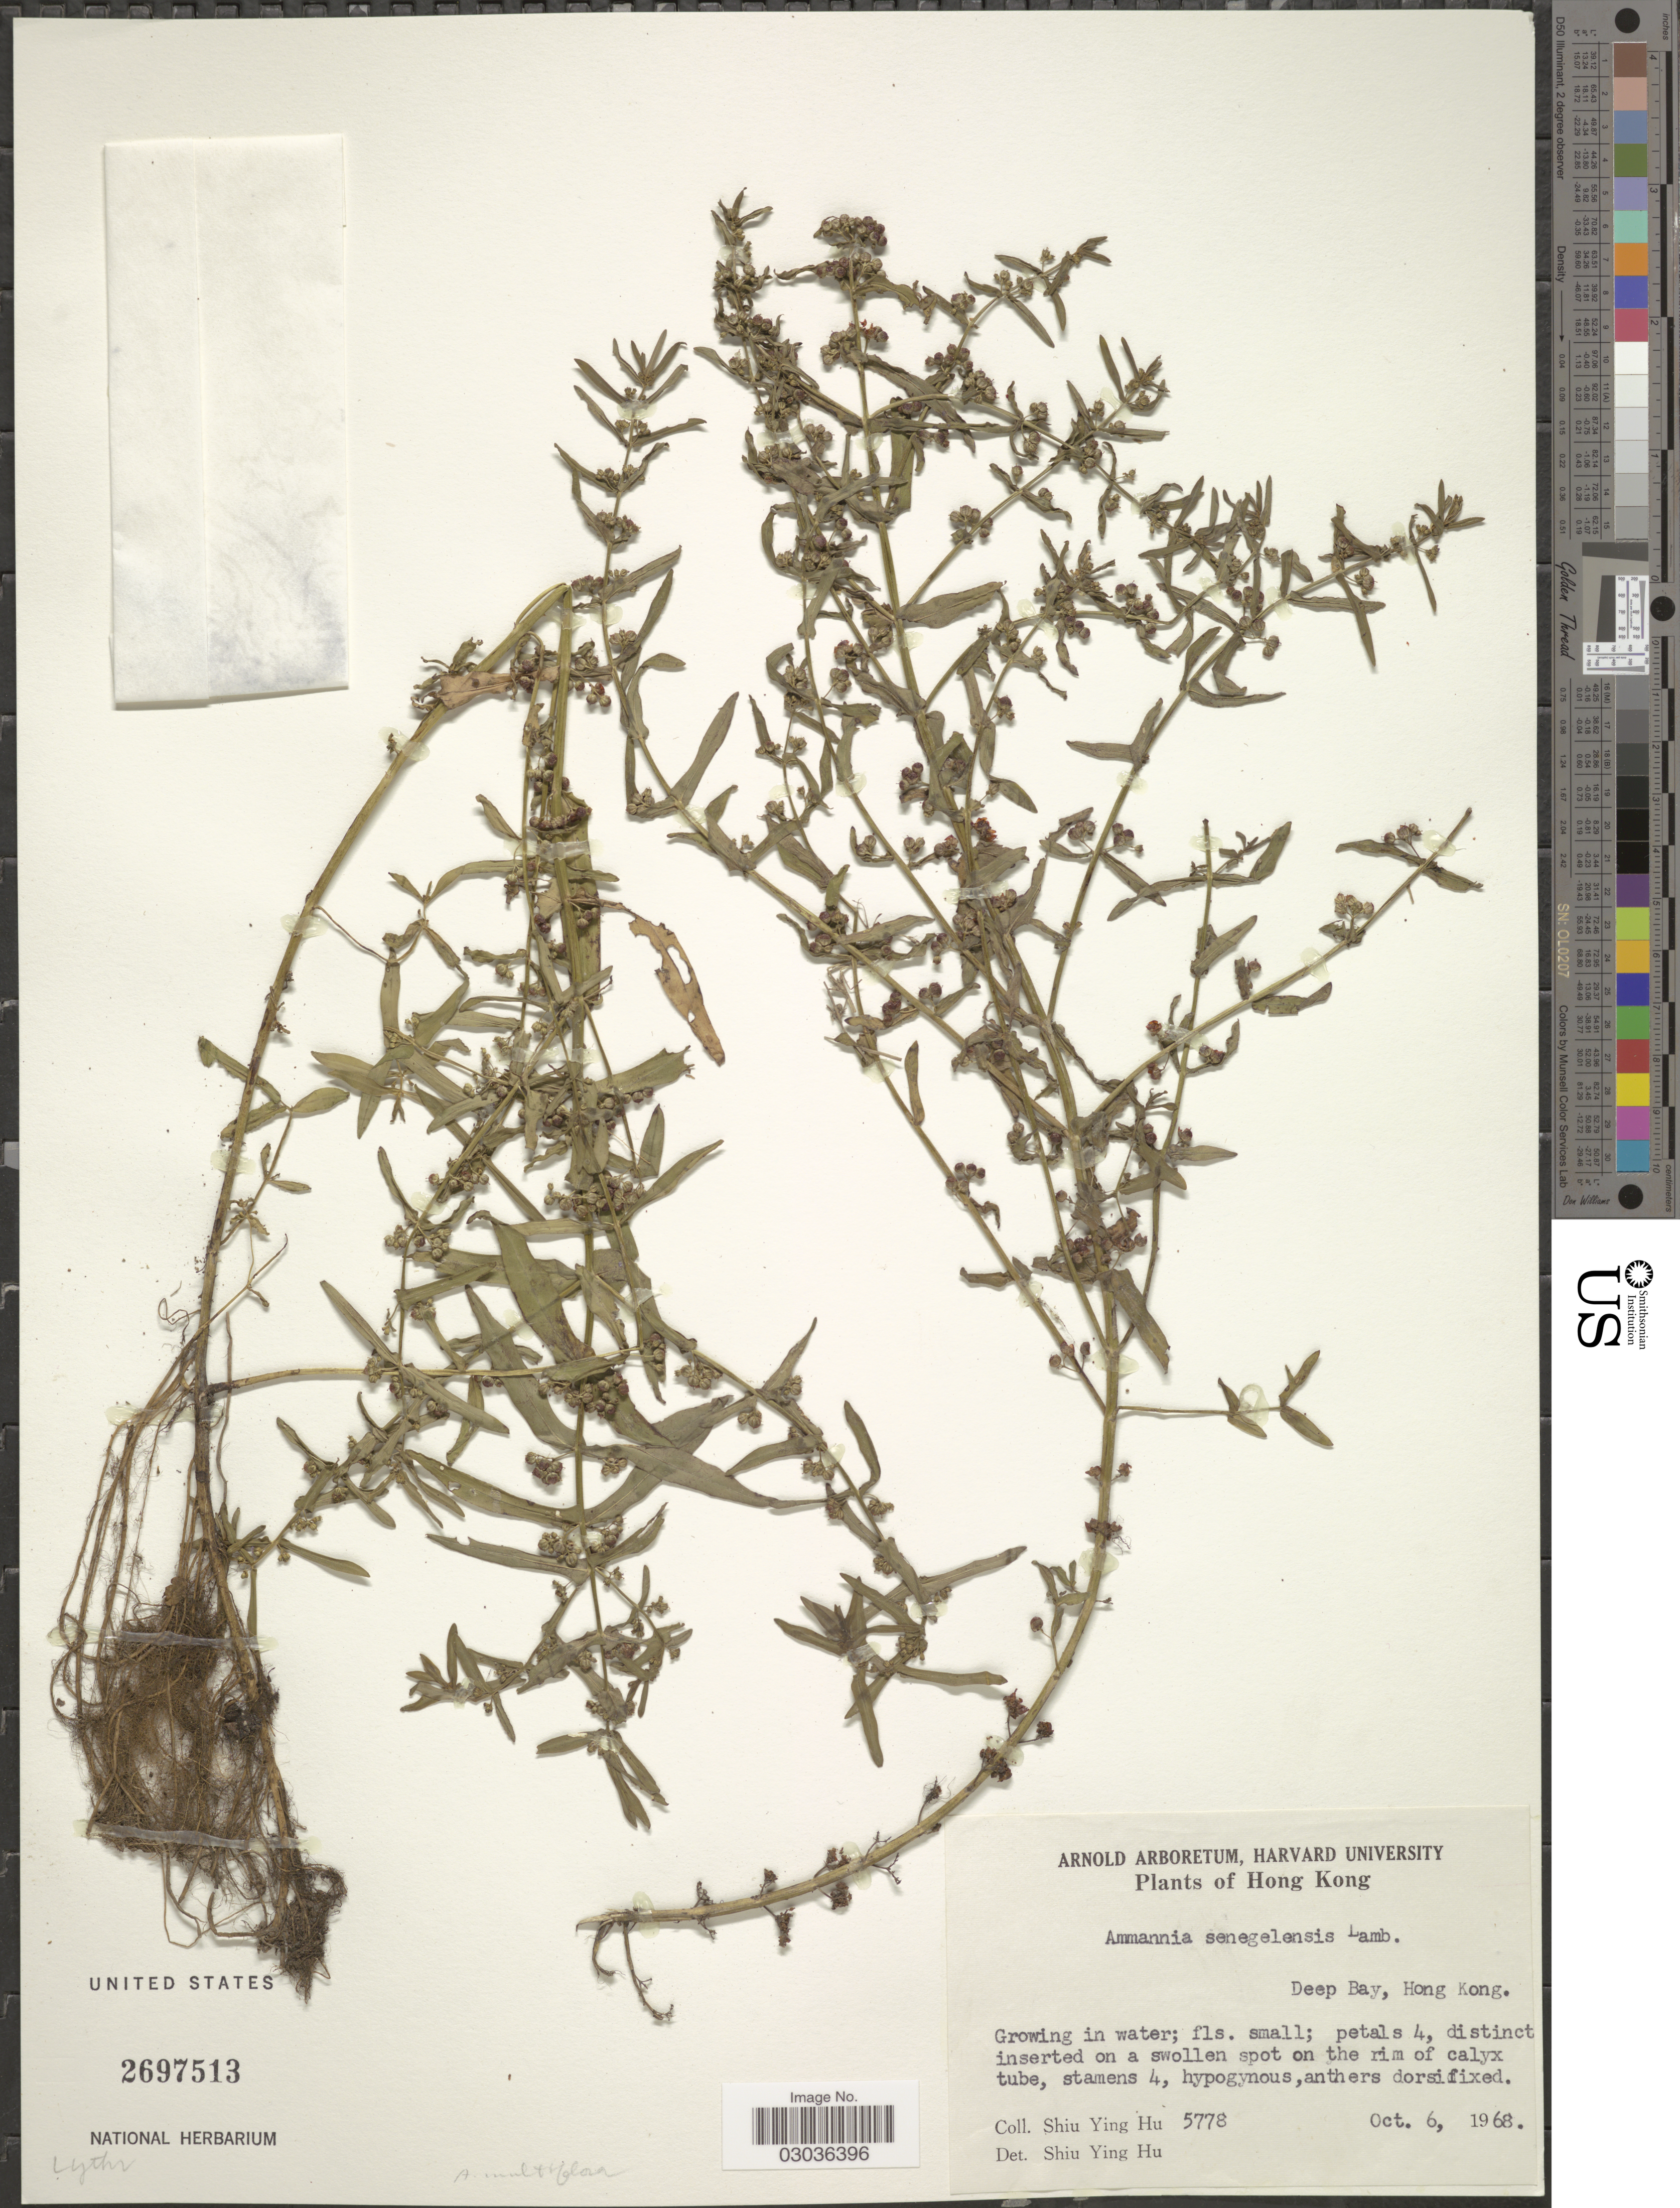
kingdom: Plantae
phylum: Tracheophyta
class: Magnoliopsida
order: Myrtales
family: Lythraceae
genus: Ammannia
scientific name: Ammannia senegalensis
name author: Lam.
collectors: S. Y. Hu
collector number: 5778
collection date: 1968-10-06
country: China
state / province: Hong Kong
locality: Deep Bay.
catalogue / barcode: US 2697513